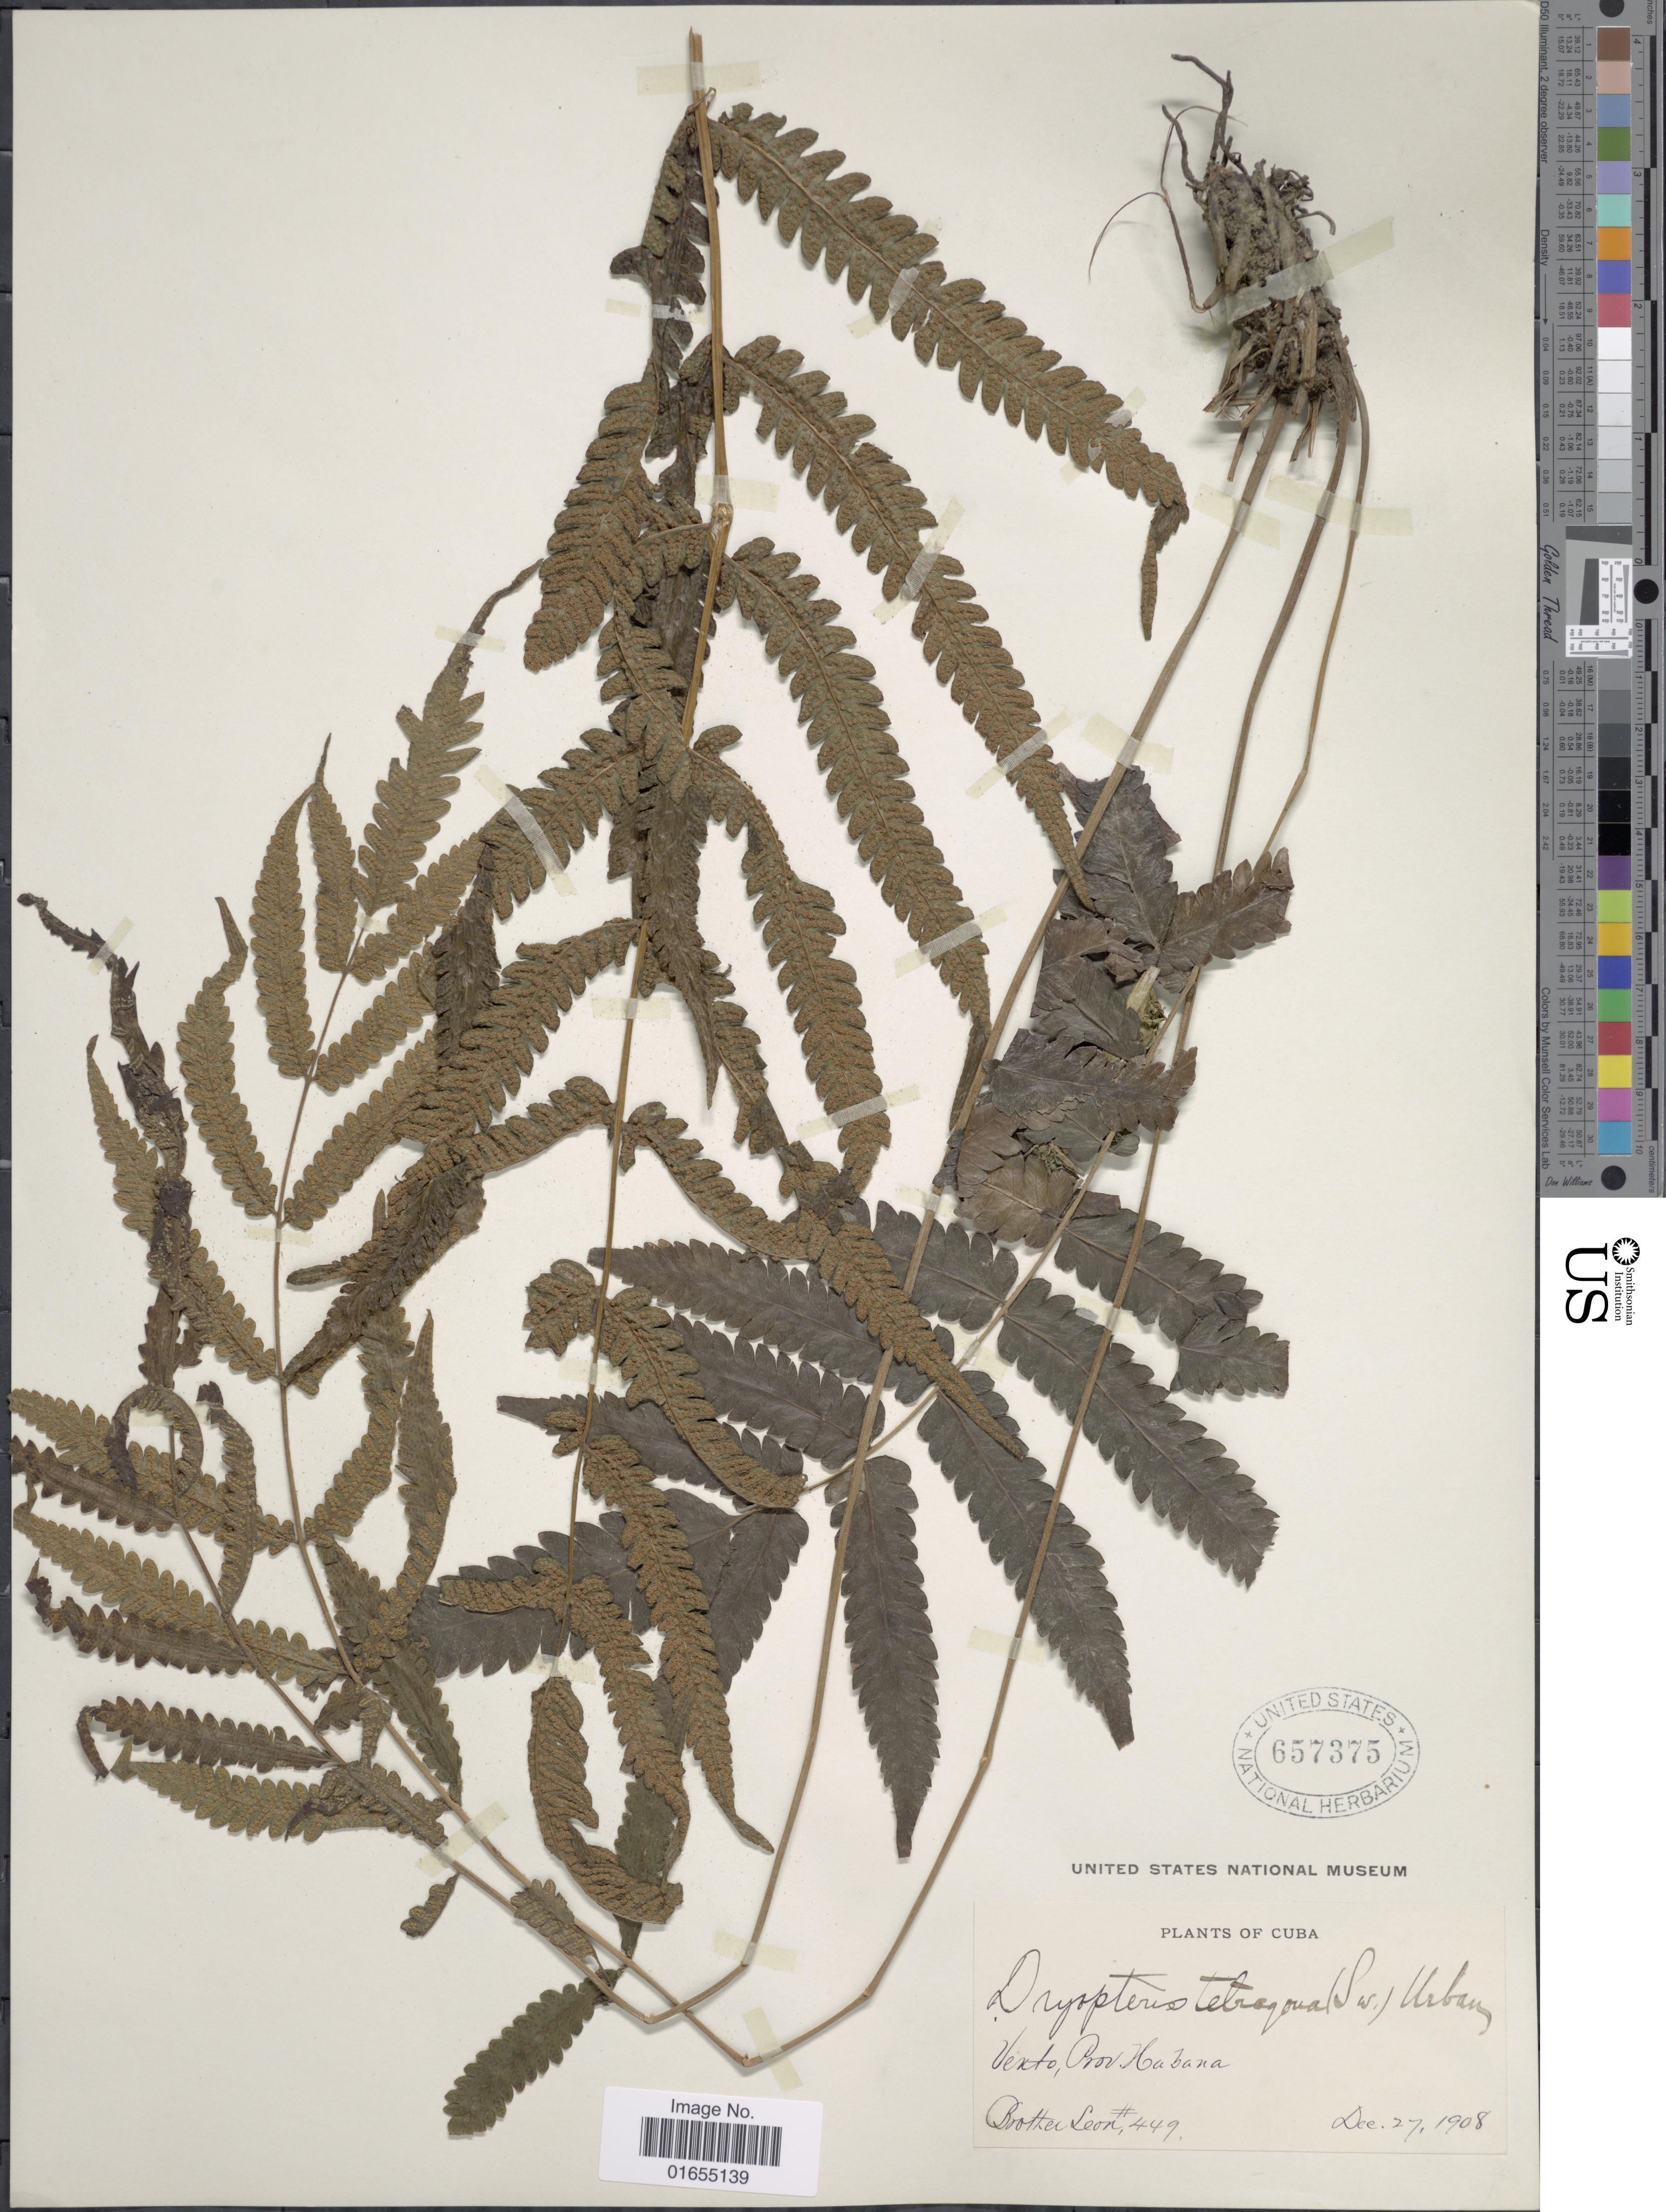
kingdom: Plantae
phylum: Tracheophyta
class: Polypodiopsida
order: Polypodiales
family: Thelypteridaceae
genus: Goniopteris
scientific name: Goniopteris subtetragona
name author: (Link) Vareschi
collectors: Bro. León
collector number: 449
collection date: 1908-12-27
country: Cuba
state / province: La Habana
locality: Vento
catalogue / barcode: US 657375